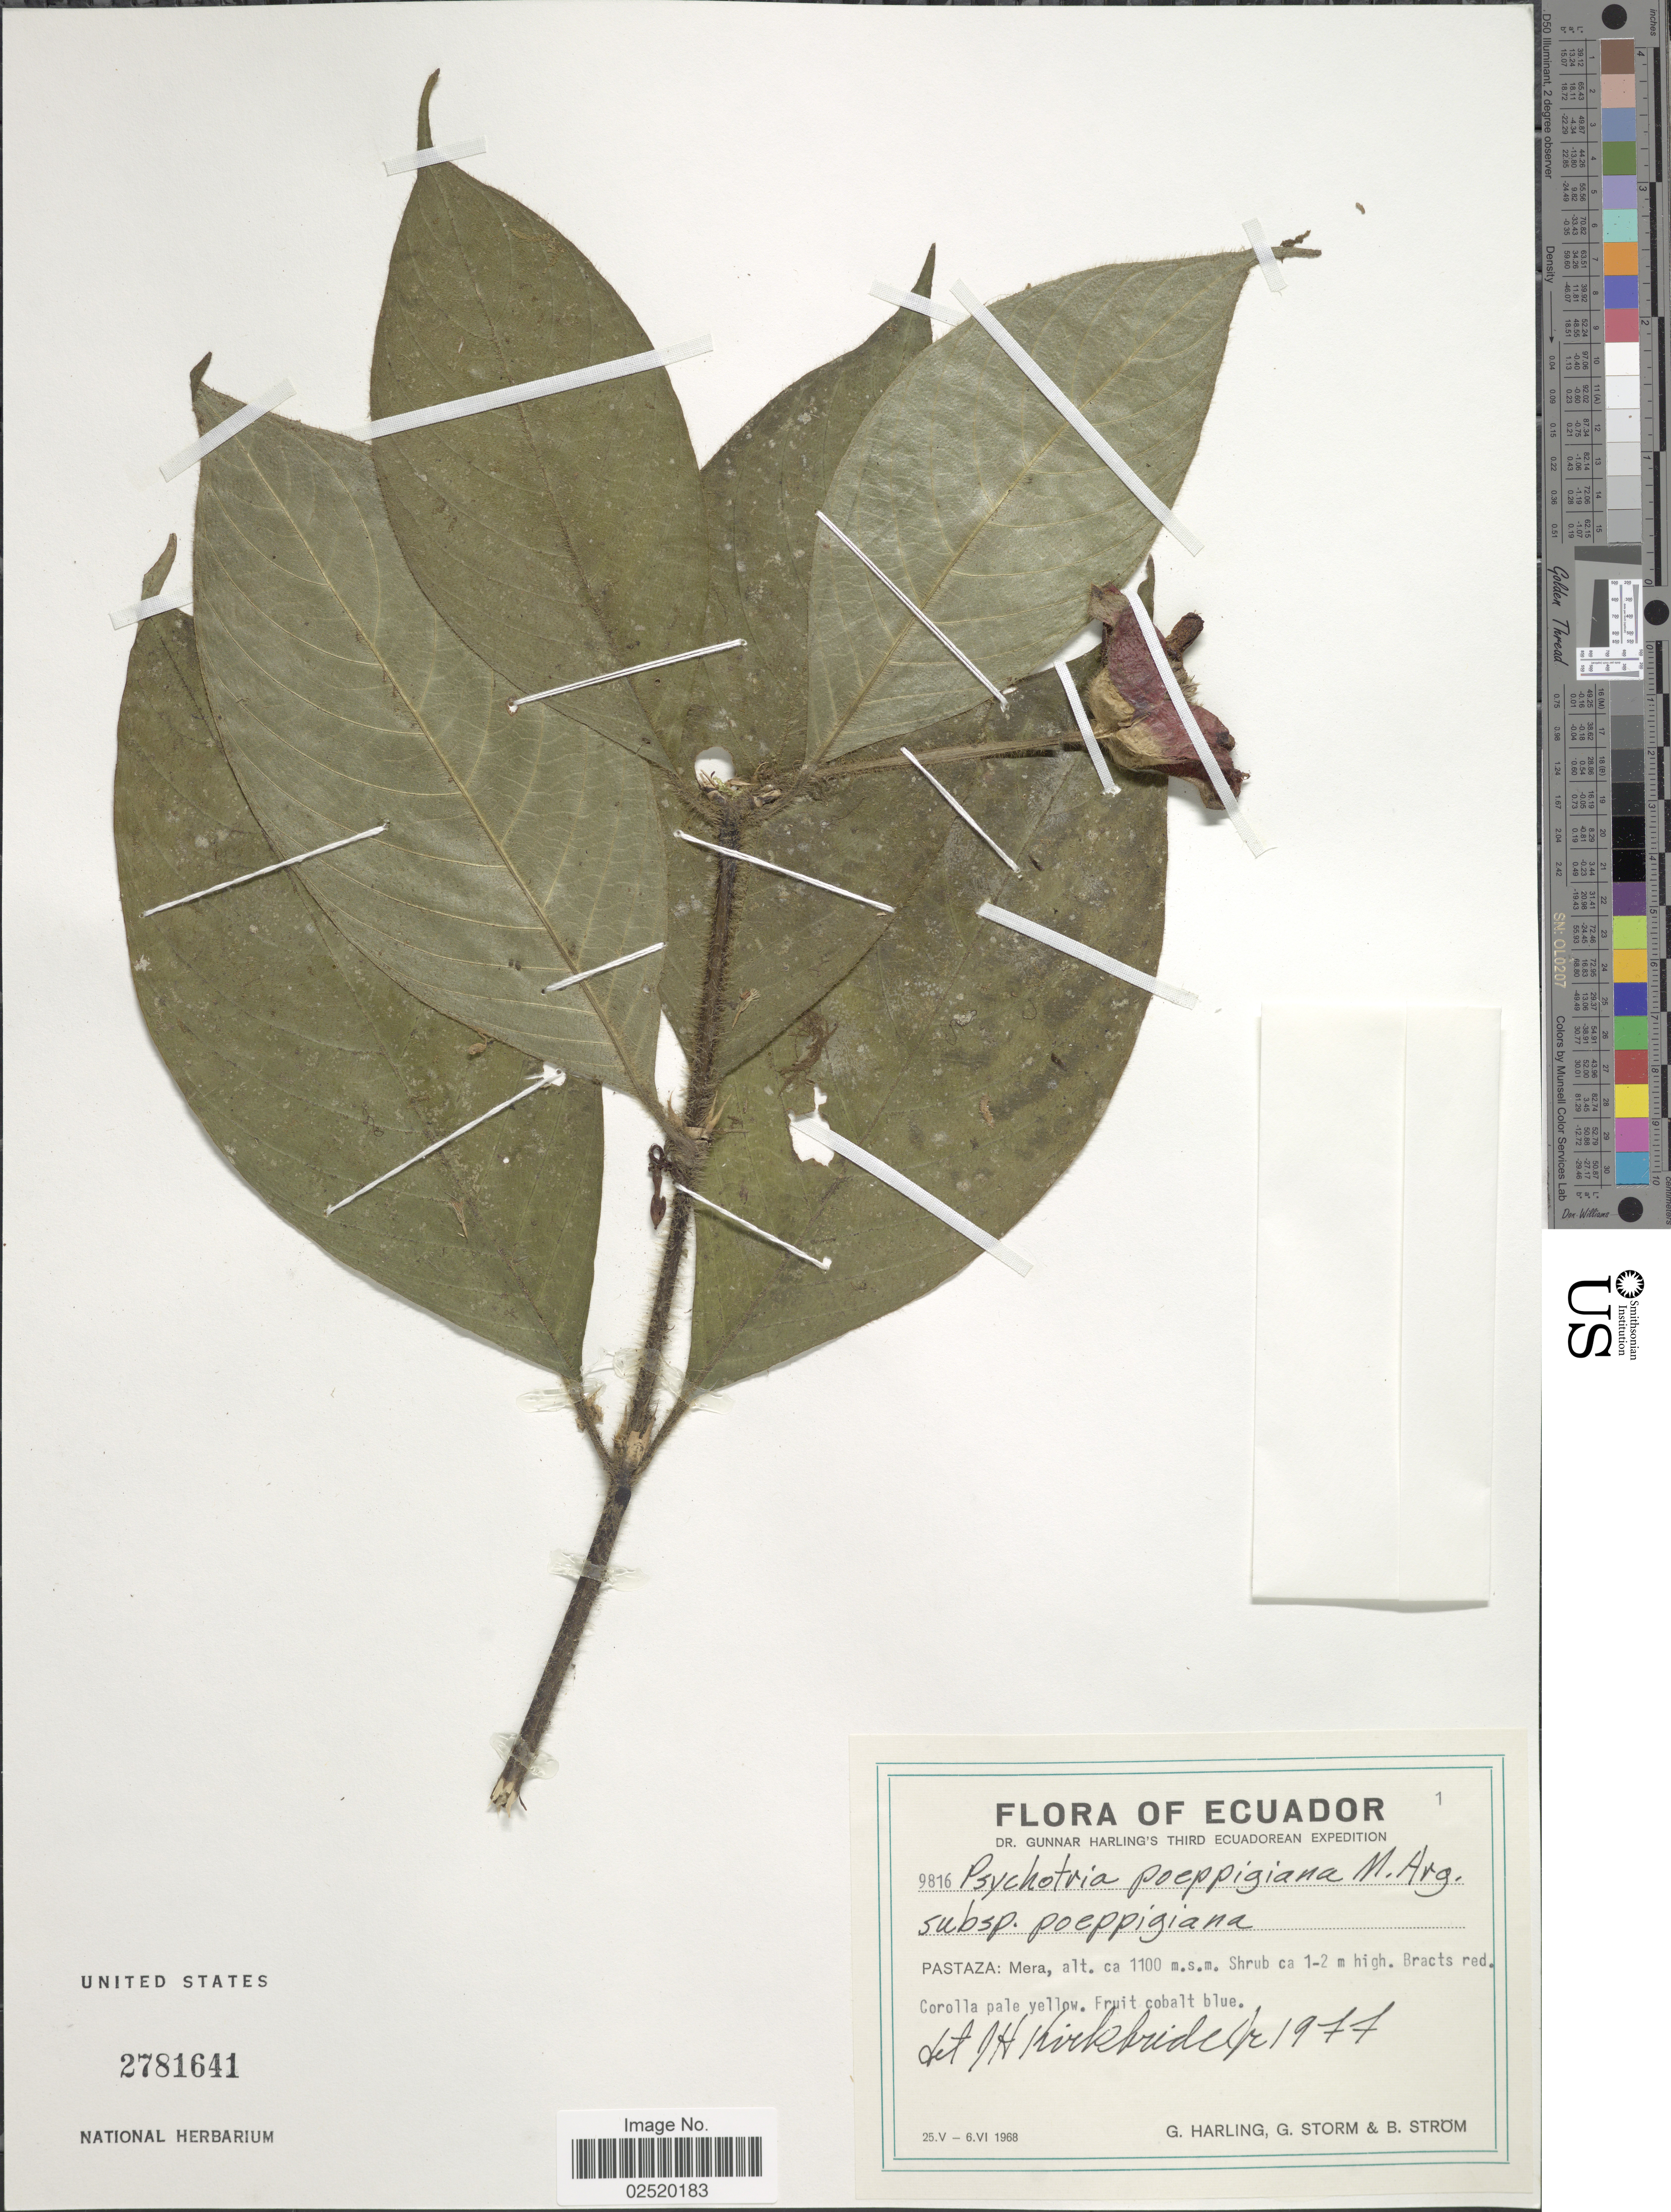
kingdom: Plantae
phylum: Tracheophyta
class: Magnoliopsida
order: Gentianales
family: Rubiaceae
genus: Psychotria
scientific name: Psychotria poeppigiana subsp. poeppigiana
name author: Müll. Arg.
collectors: G. Harling, G. Storm & B. Ström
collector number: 9816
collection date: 1968-05-25/1968-06-06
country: Ecuador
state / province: Pastaza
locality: Pastaza: Mera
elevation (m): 1100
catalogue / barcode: US 2781641